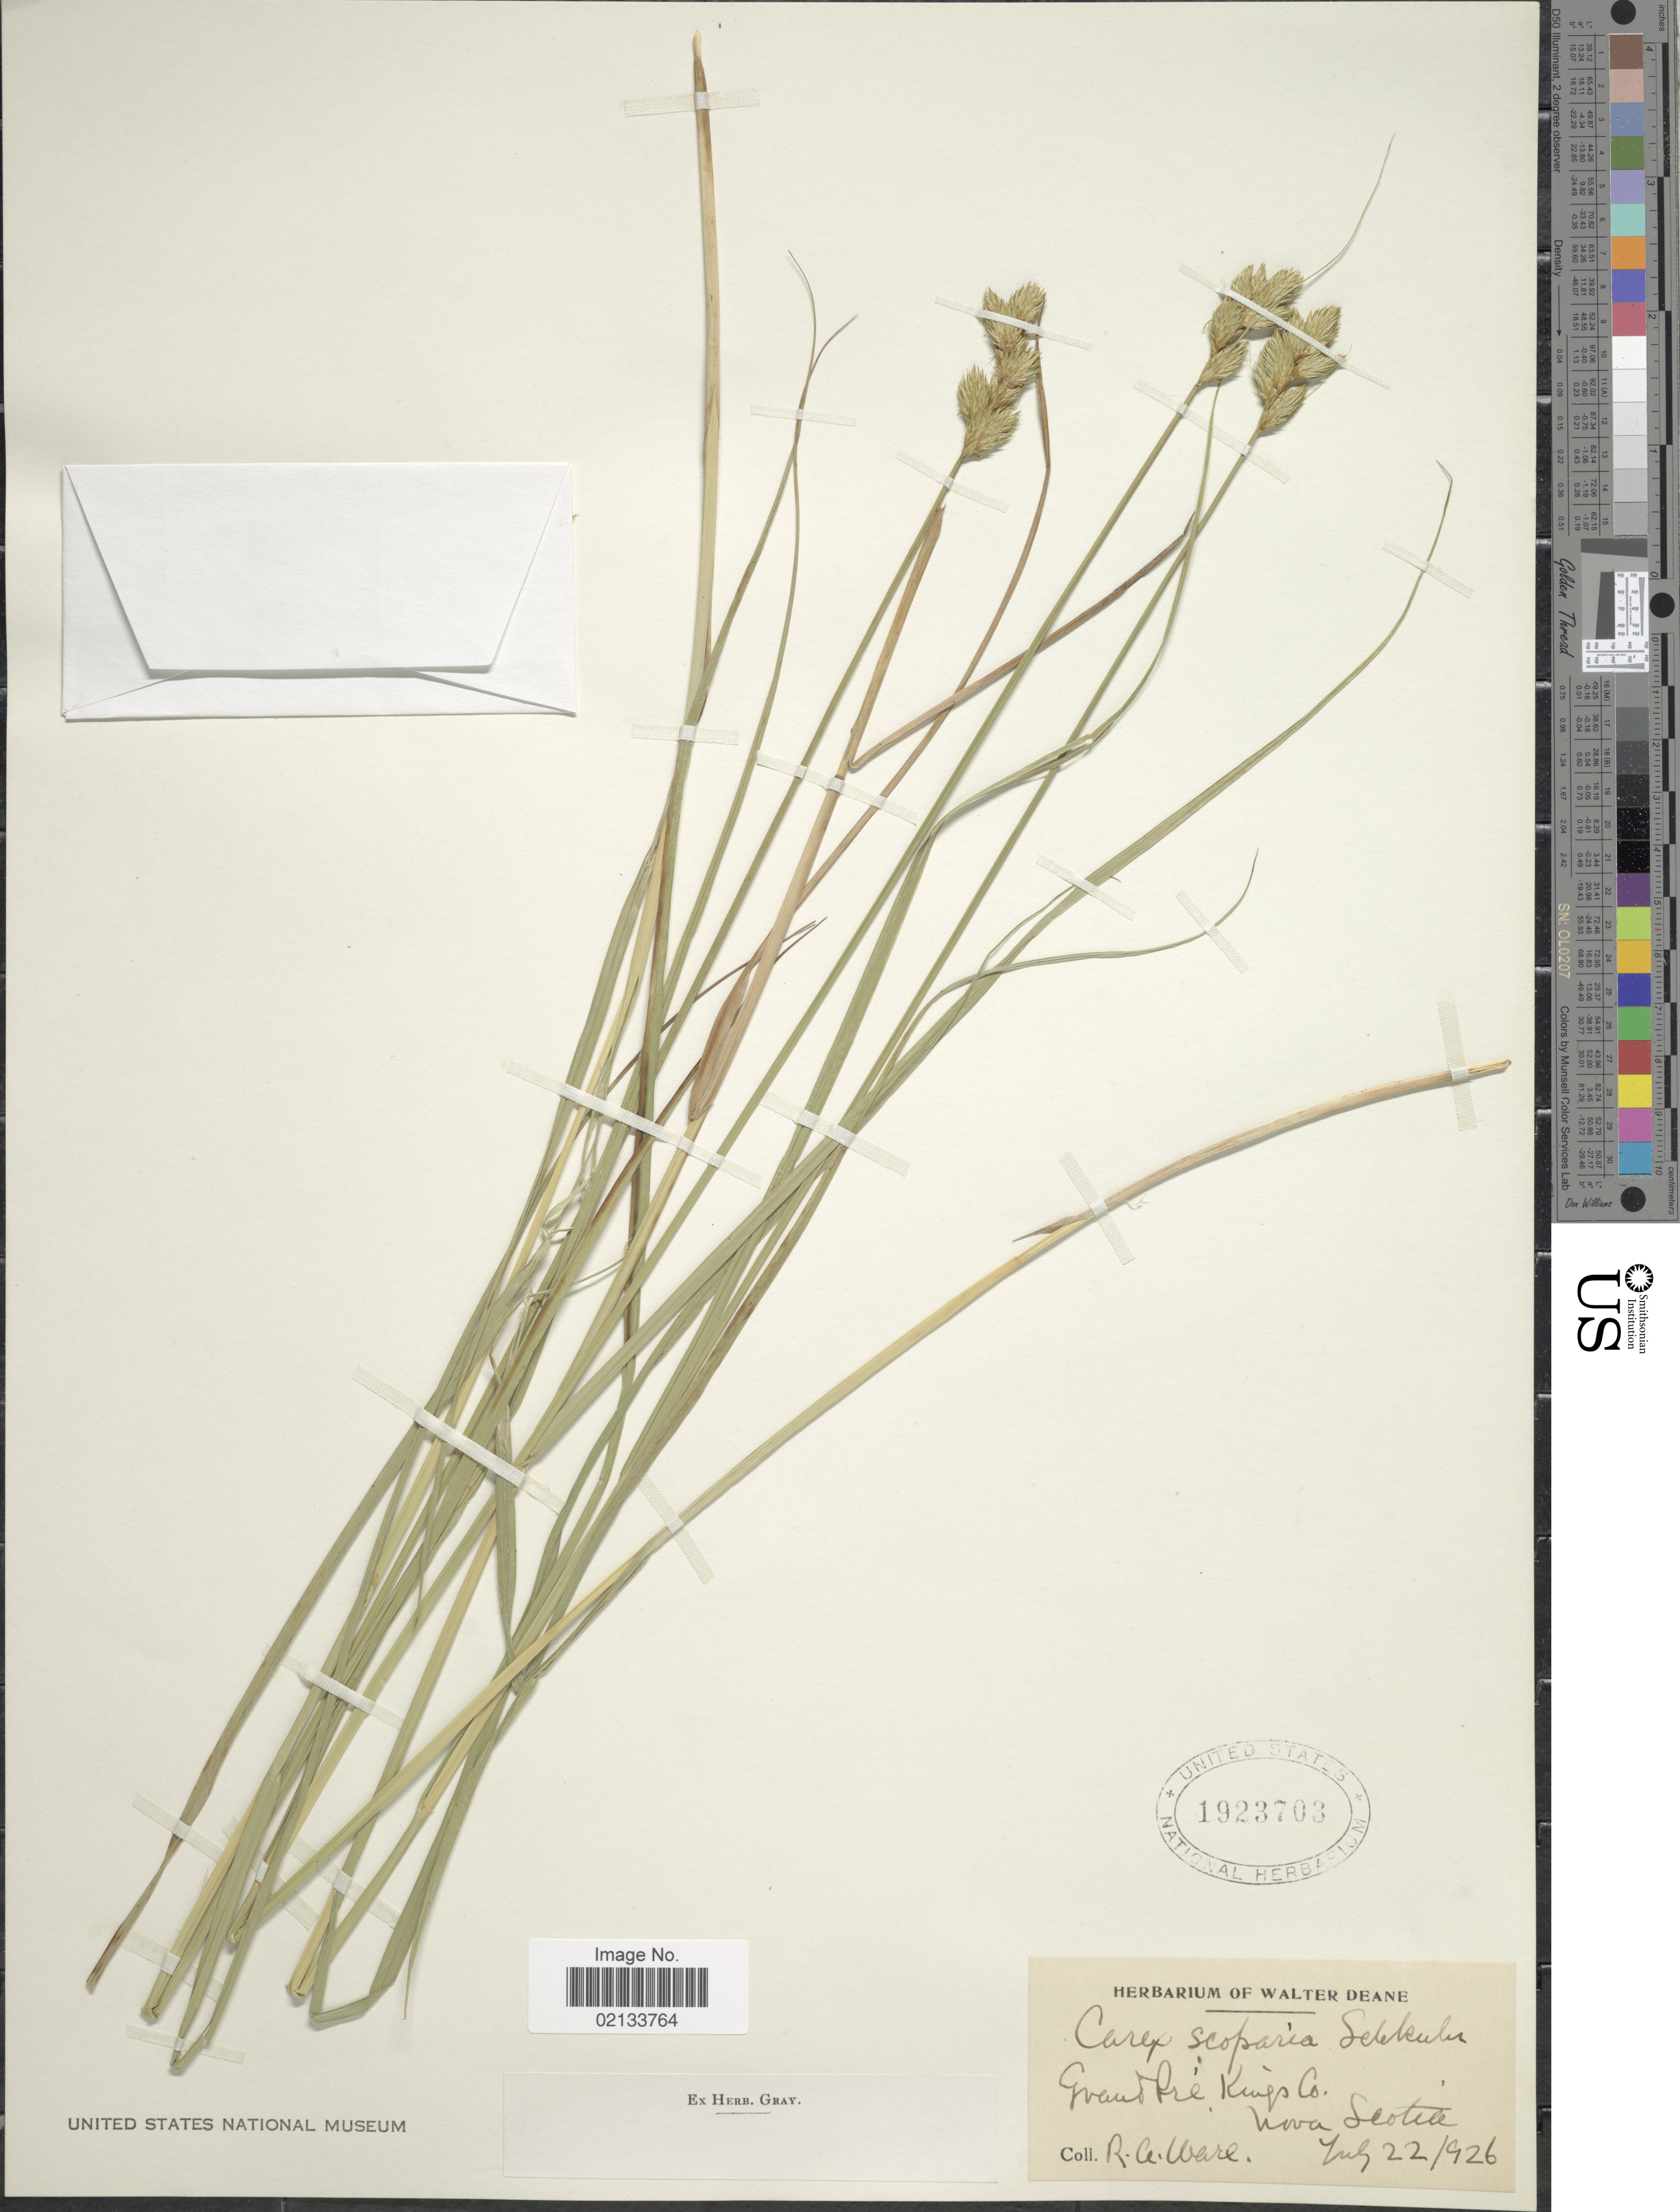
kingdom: Plantae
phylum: Tracheophyta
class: Liliopsida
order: Poales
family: Cyperaceae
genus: Carex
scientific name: Carex scoparia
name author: Schkuhr ex Willd.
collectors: R. Ware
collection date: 1926-07-22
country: Canada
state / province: Nova Scotia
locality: Grand Pré, Kings Co.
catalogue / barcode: US 1923703